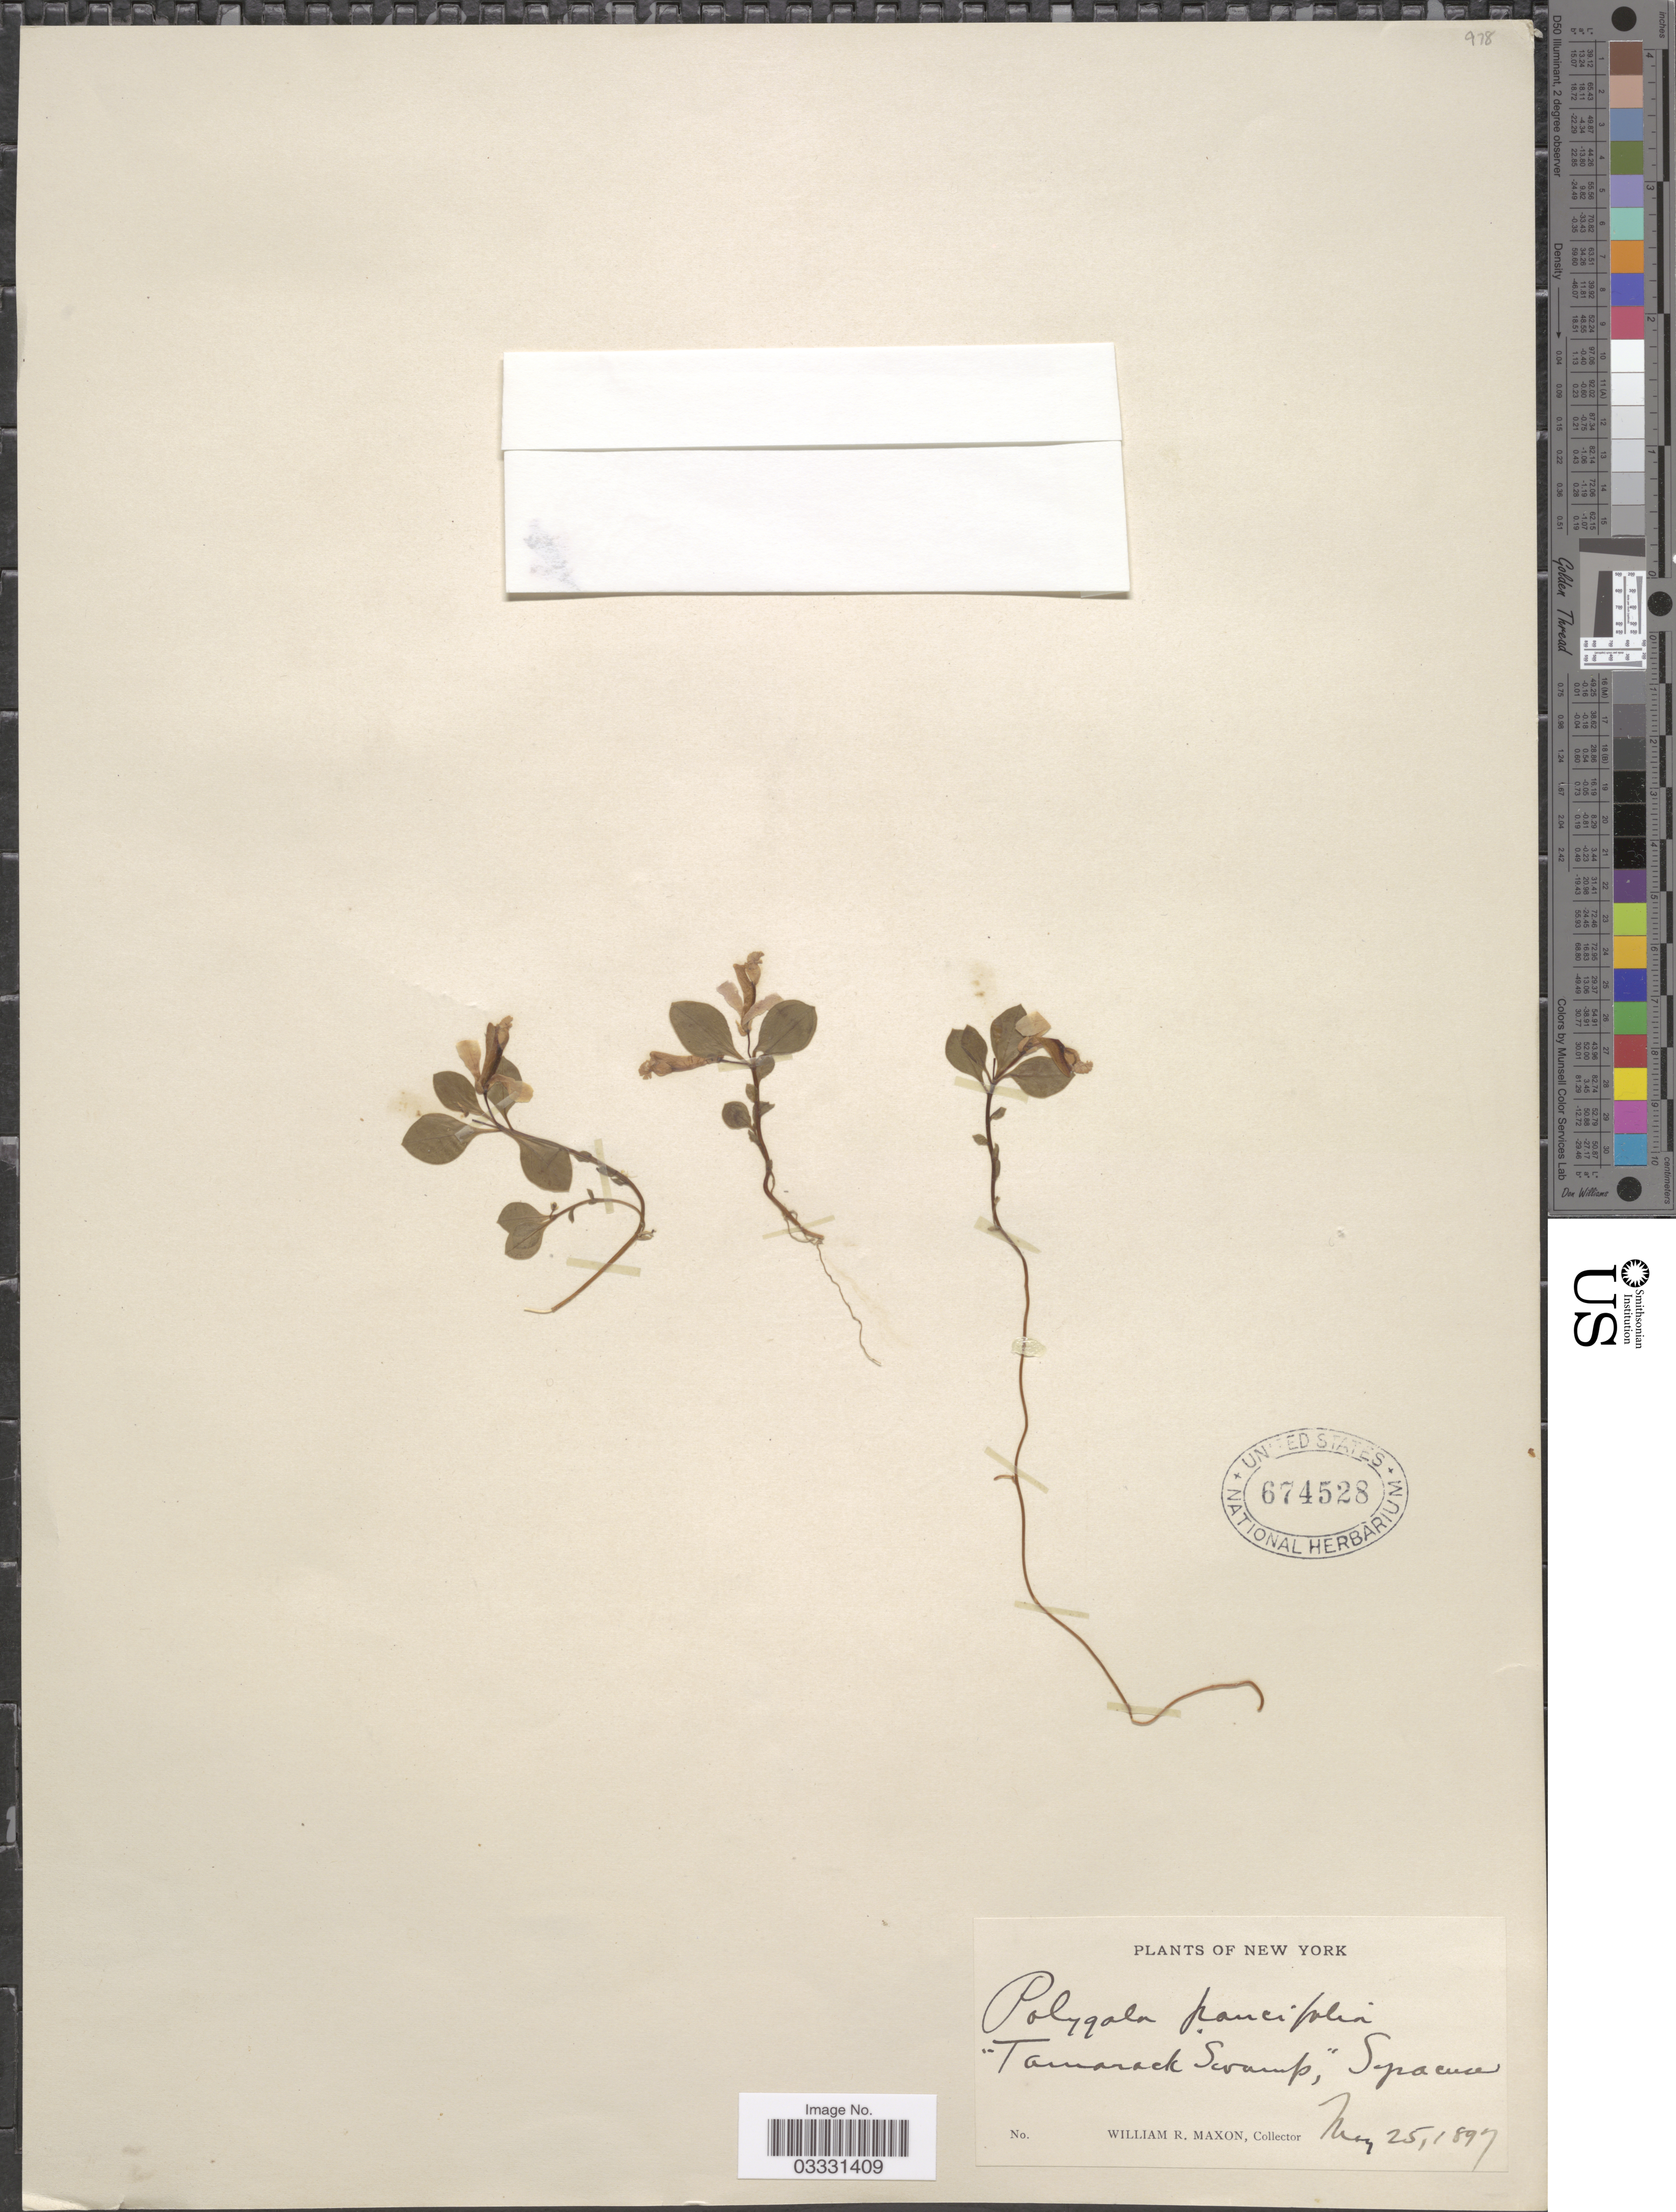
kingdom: Plantae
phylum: Tracheophyta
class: Magnoliopsida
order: Fabales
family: Polygalaceae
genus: Polygaloides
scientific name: Polygaloides paucifolia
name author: (Willd.) J.R. Abbott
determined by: Strong, Mark T., (BOT), Smithsonian Institution - National Museum of Natural History (UNITED STATES)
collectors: W. R. Maxon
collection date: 1897-05-25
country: United States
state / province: New York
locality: Tamarock Swamp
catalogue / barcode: US 674528